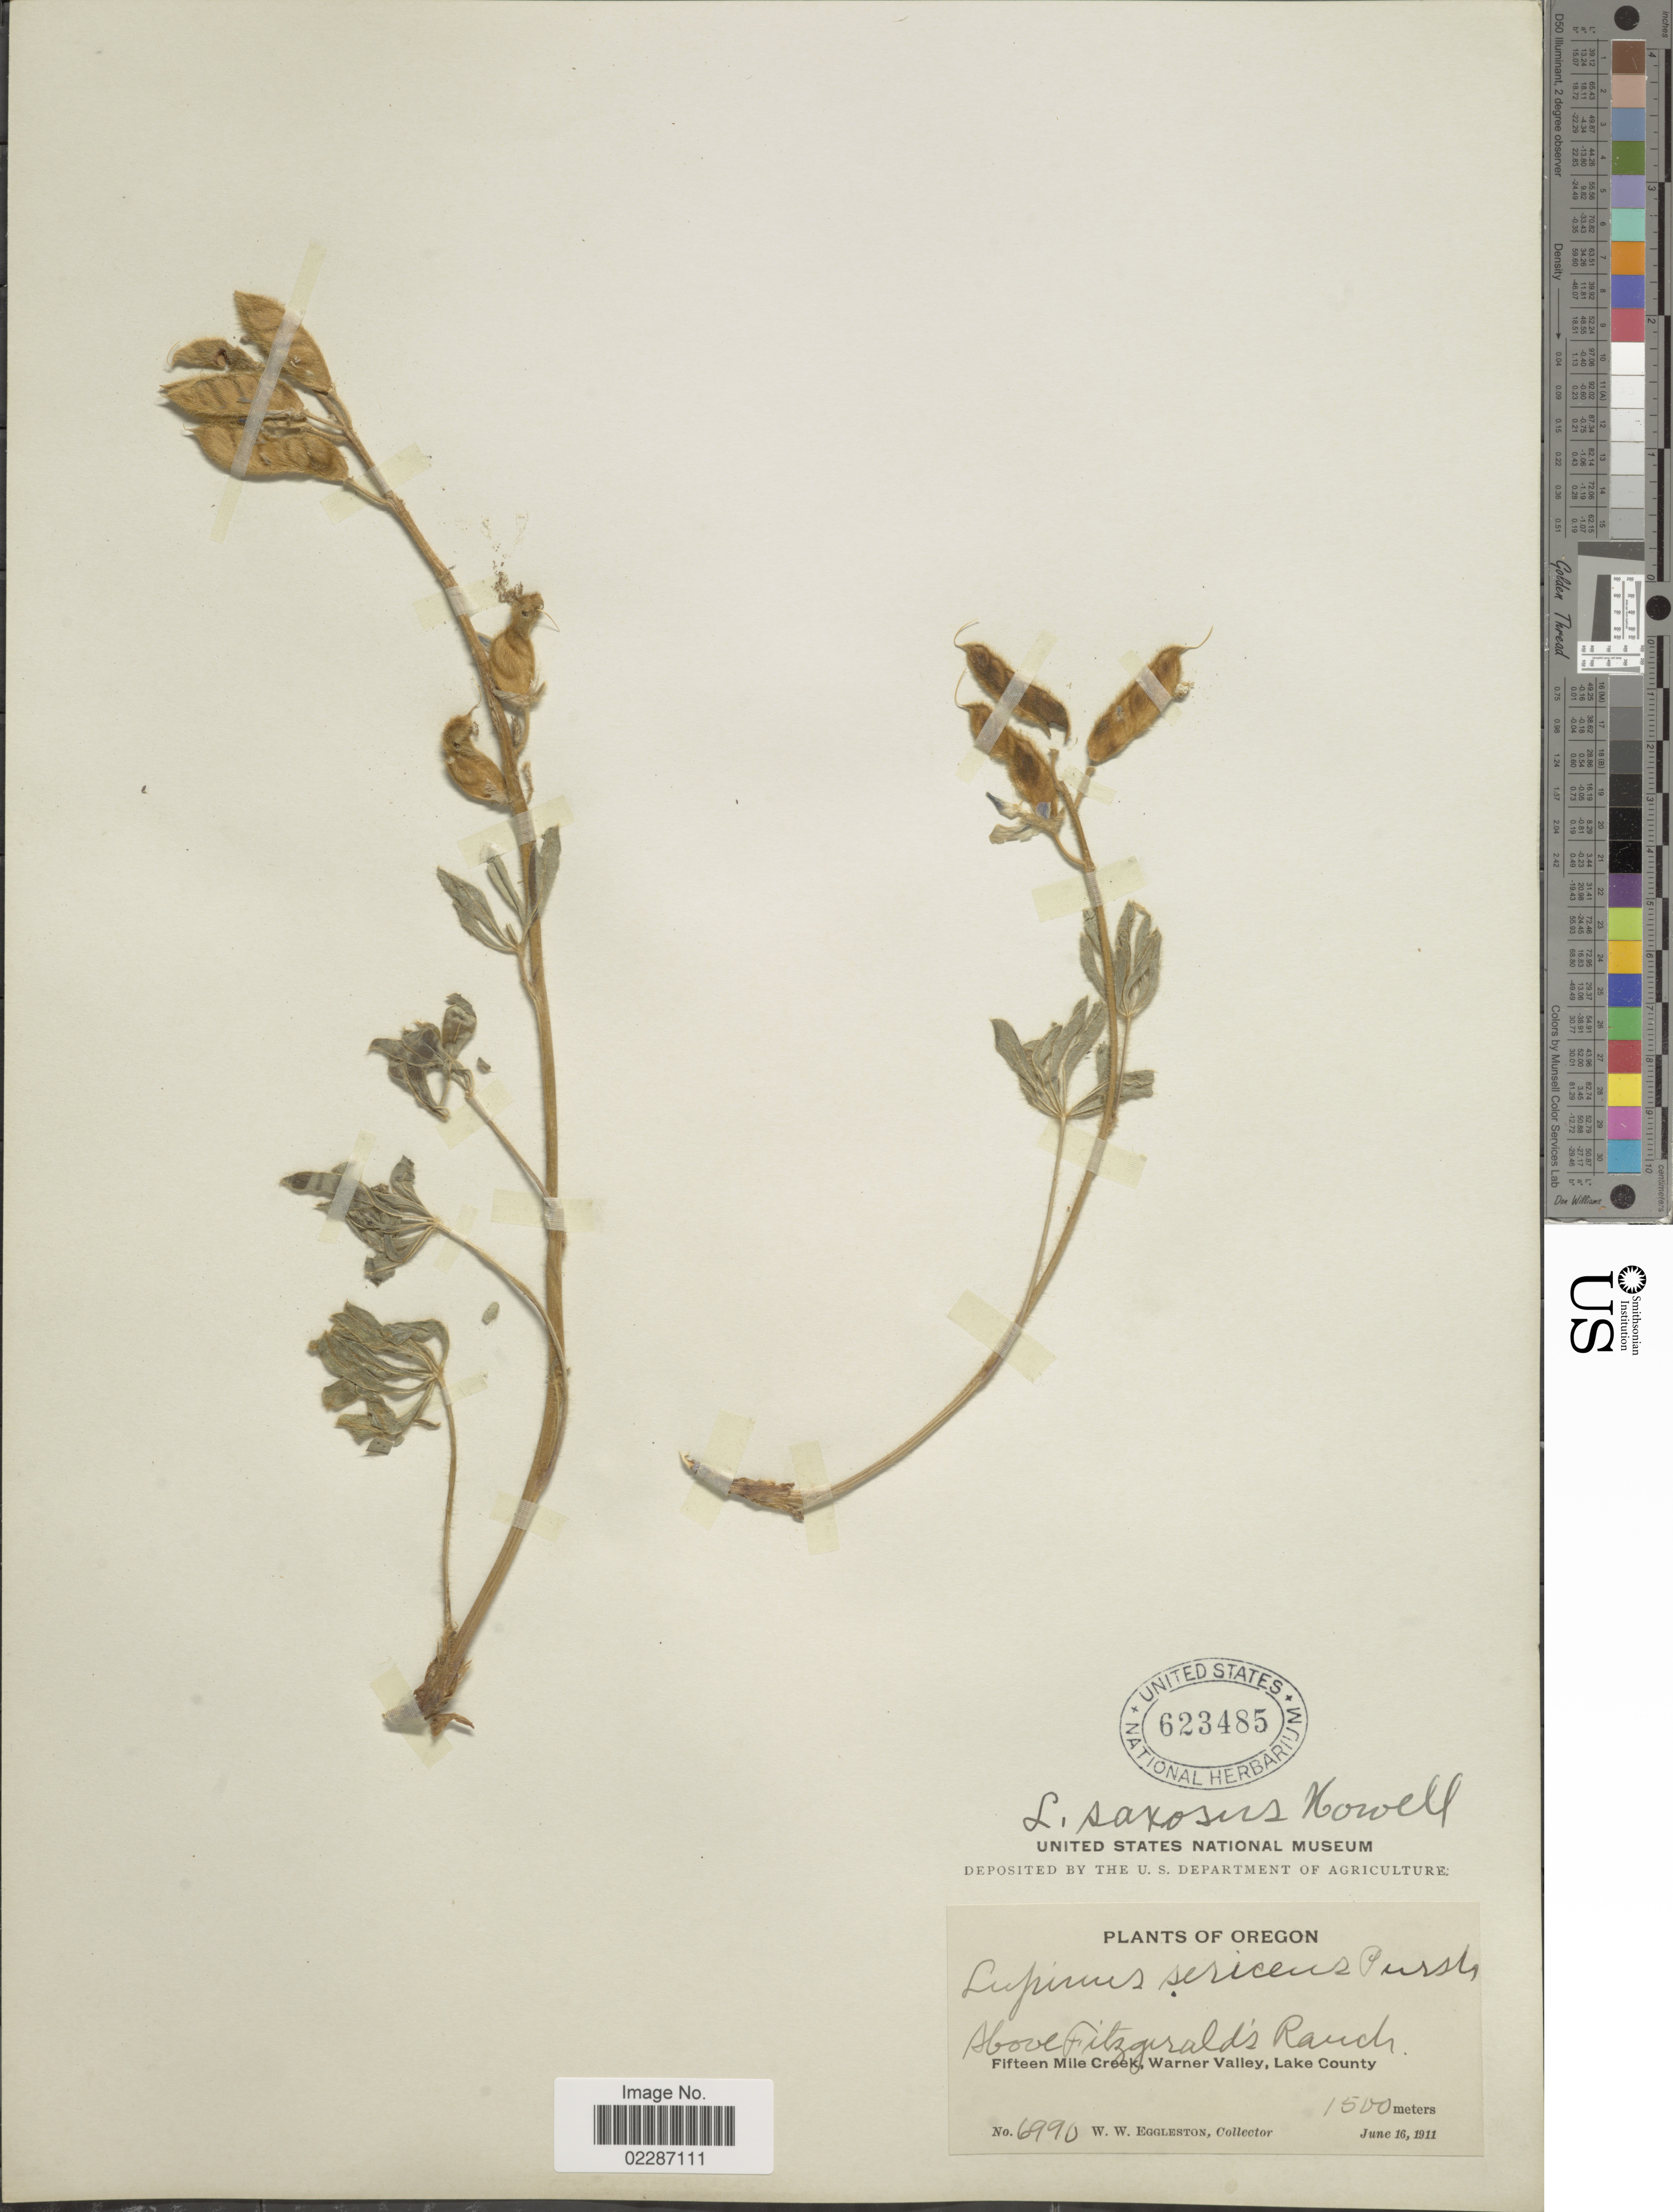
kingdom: Plantae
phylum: Tracheophyta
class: Magnoliopsida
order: Fabales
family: Fabaceae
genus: Lupinus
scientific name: Lupinus saxosus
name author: Howell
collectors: W. W. Eggleston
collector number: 6990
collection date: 1911-06-16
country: United States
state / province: Oregon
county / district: Lake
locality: Above Fitzgeralds Ranch, Fifteen Mile Creek, Warner Valley, Lake County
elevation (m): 1500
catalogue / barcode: US 623485